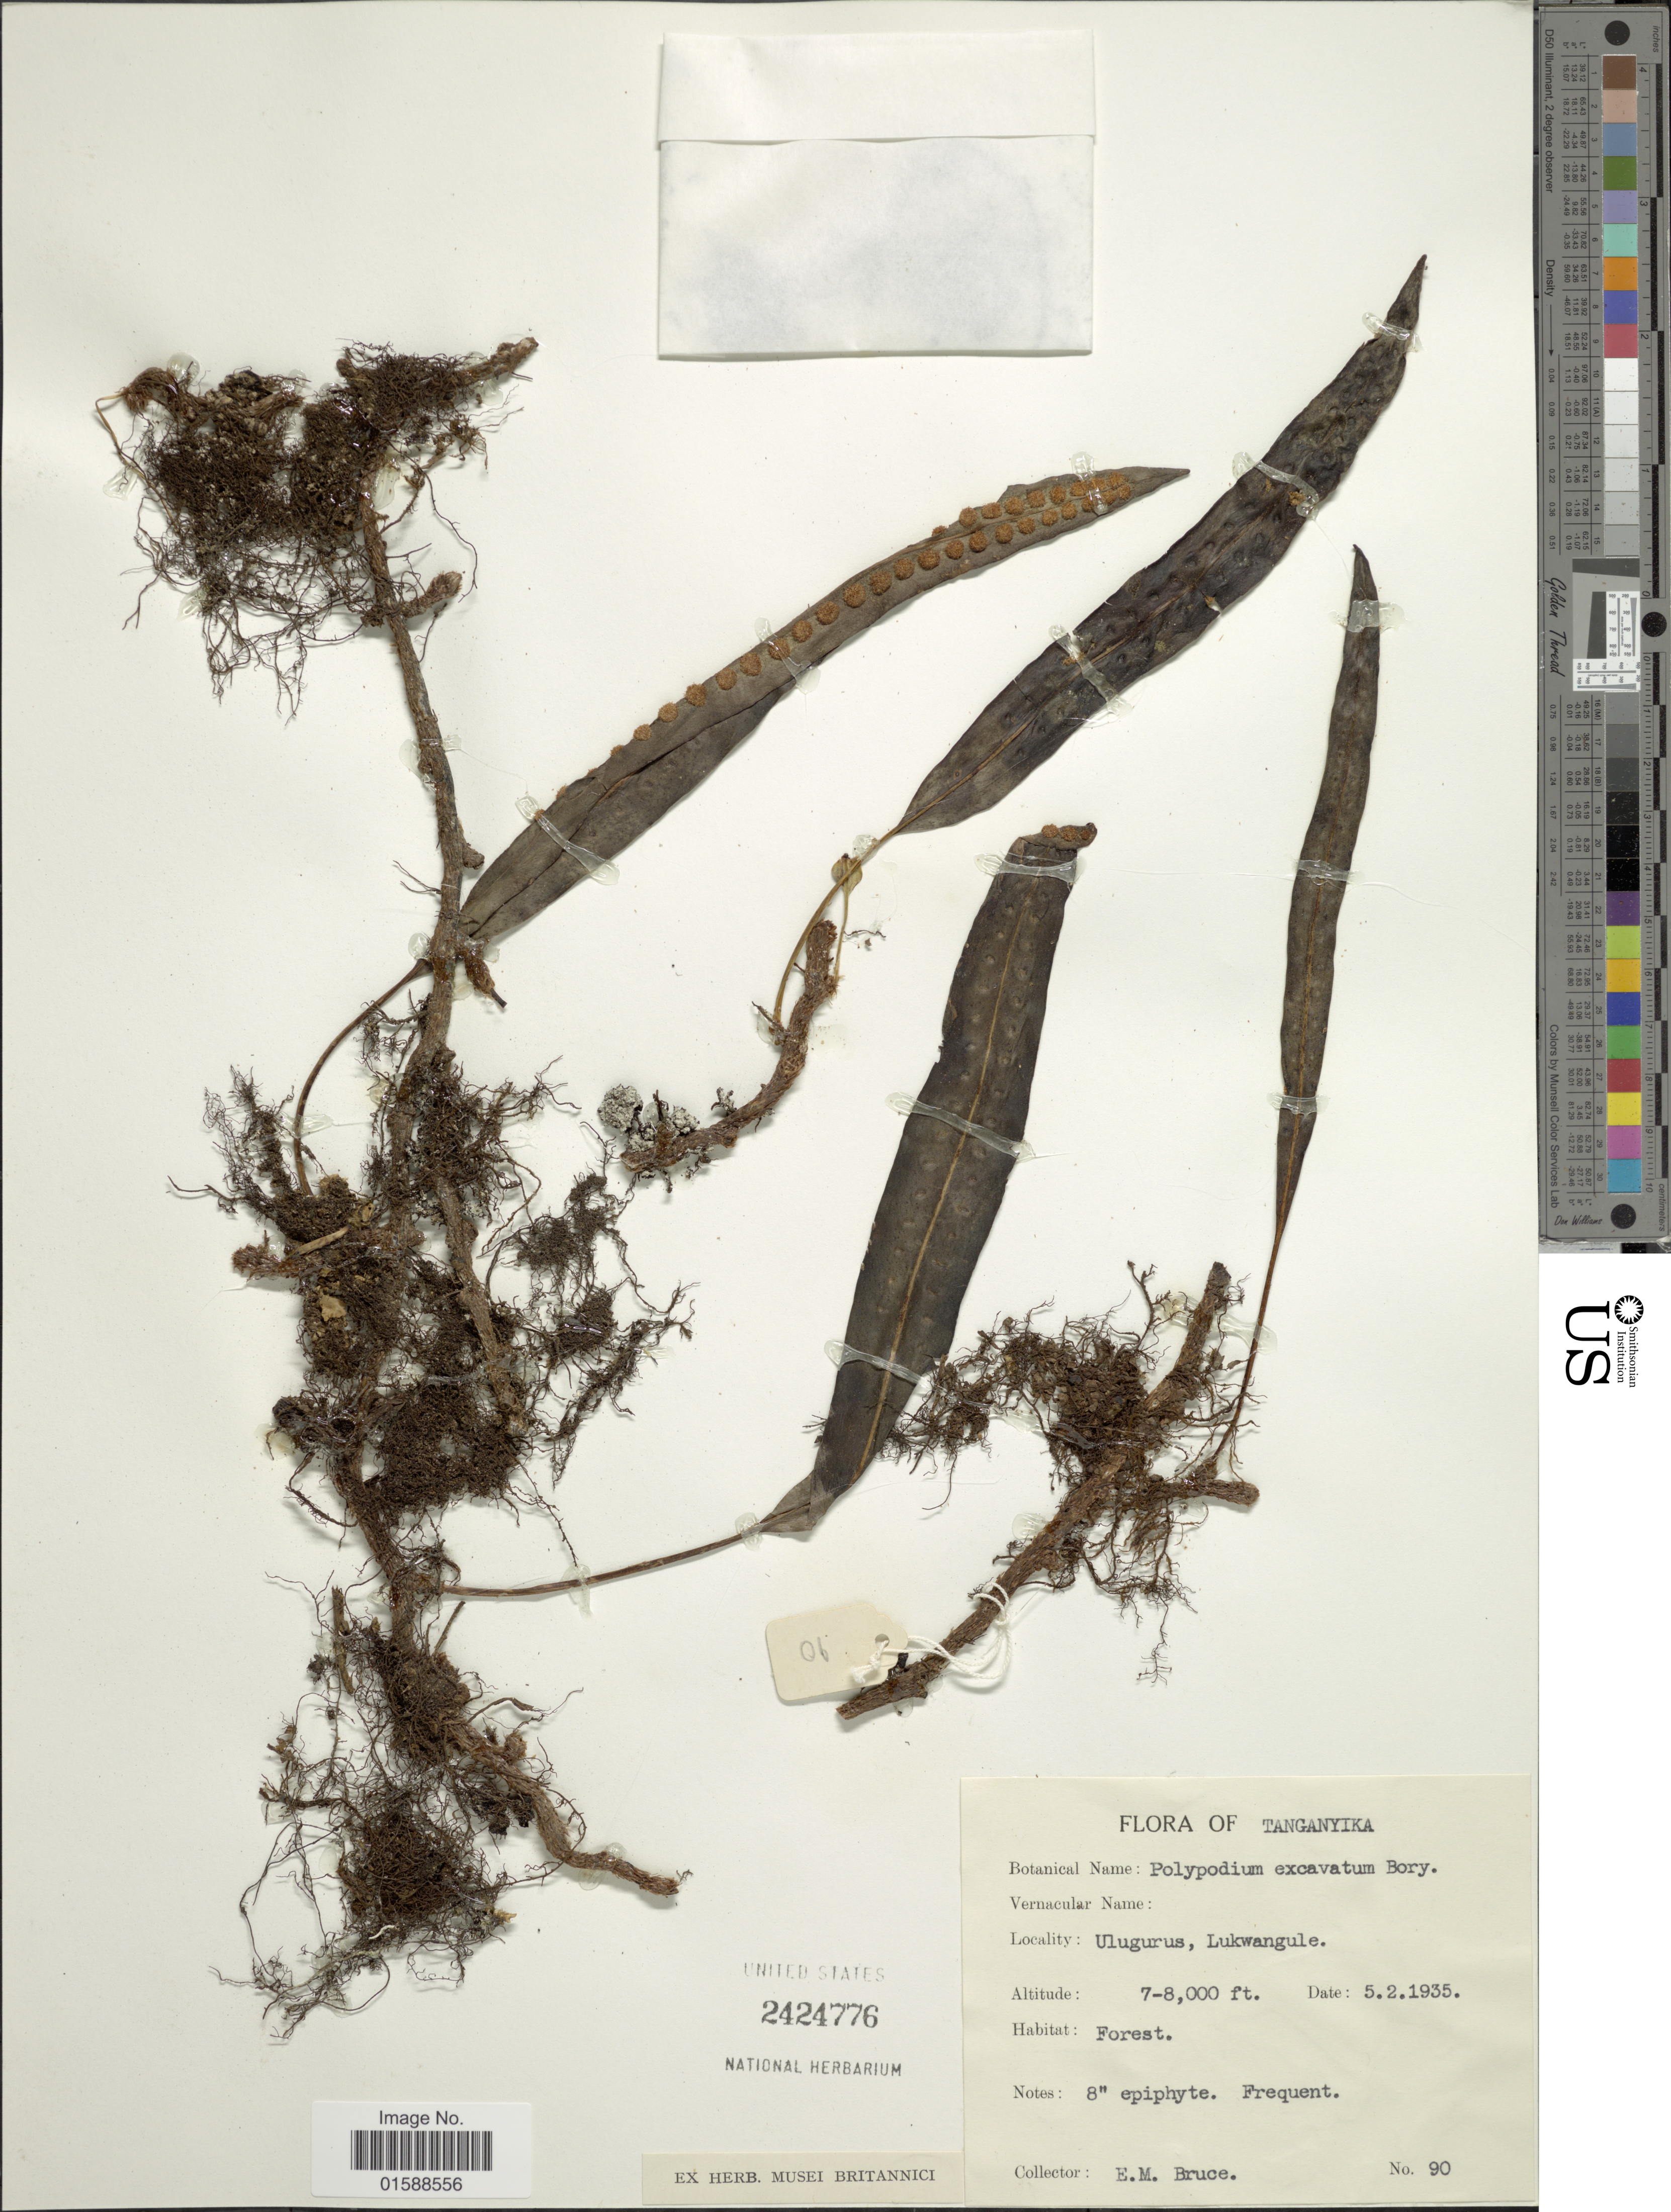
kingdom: Plantae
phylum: Tracheophyta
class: Polypodiopsida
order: Polypodiales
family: Polypodiaceae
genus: Lepisorus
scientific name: Lepisorus excavatus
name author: (Bory ex Willd.) Ching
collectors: E. Bruce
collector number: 90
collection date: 1935-02-05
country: Tanzania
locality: Tanganyika. Ulugurus, Lukwangule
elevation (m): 2134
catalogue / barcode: US 2424776